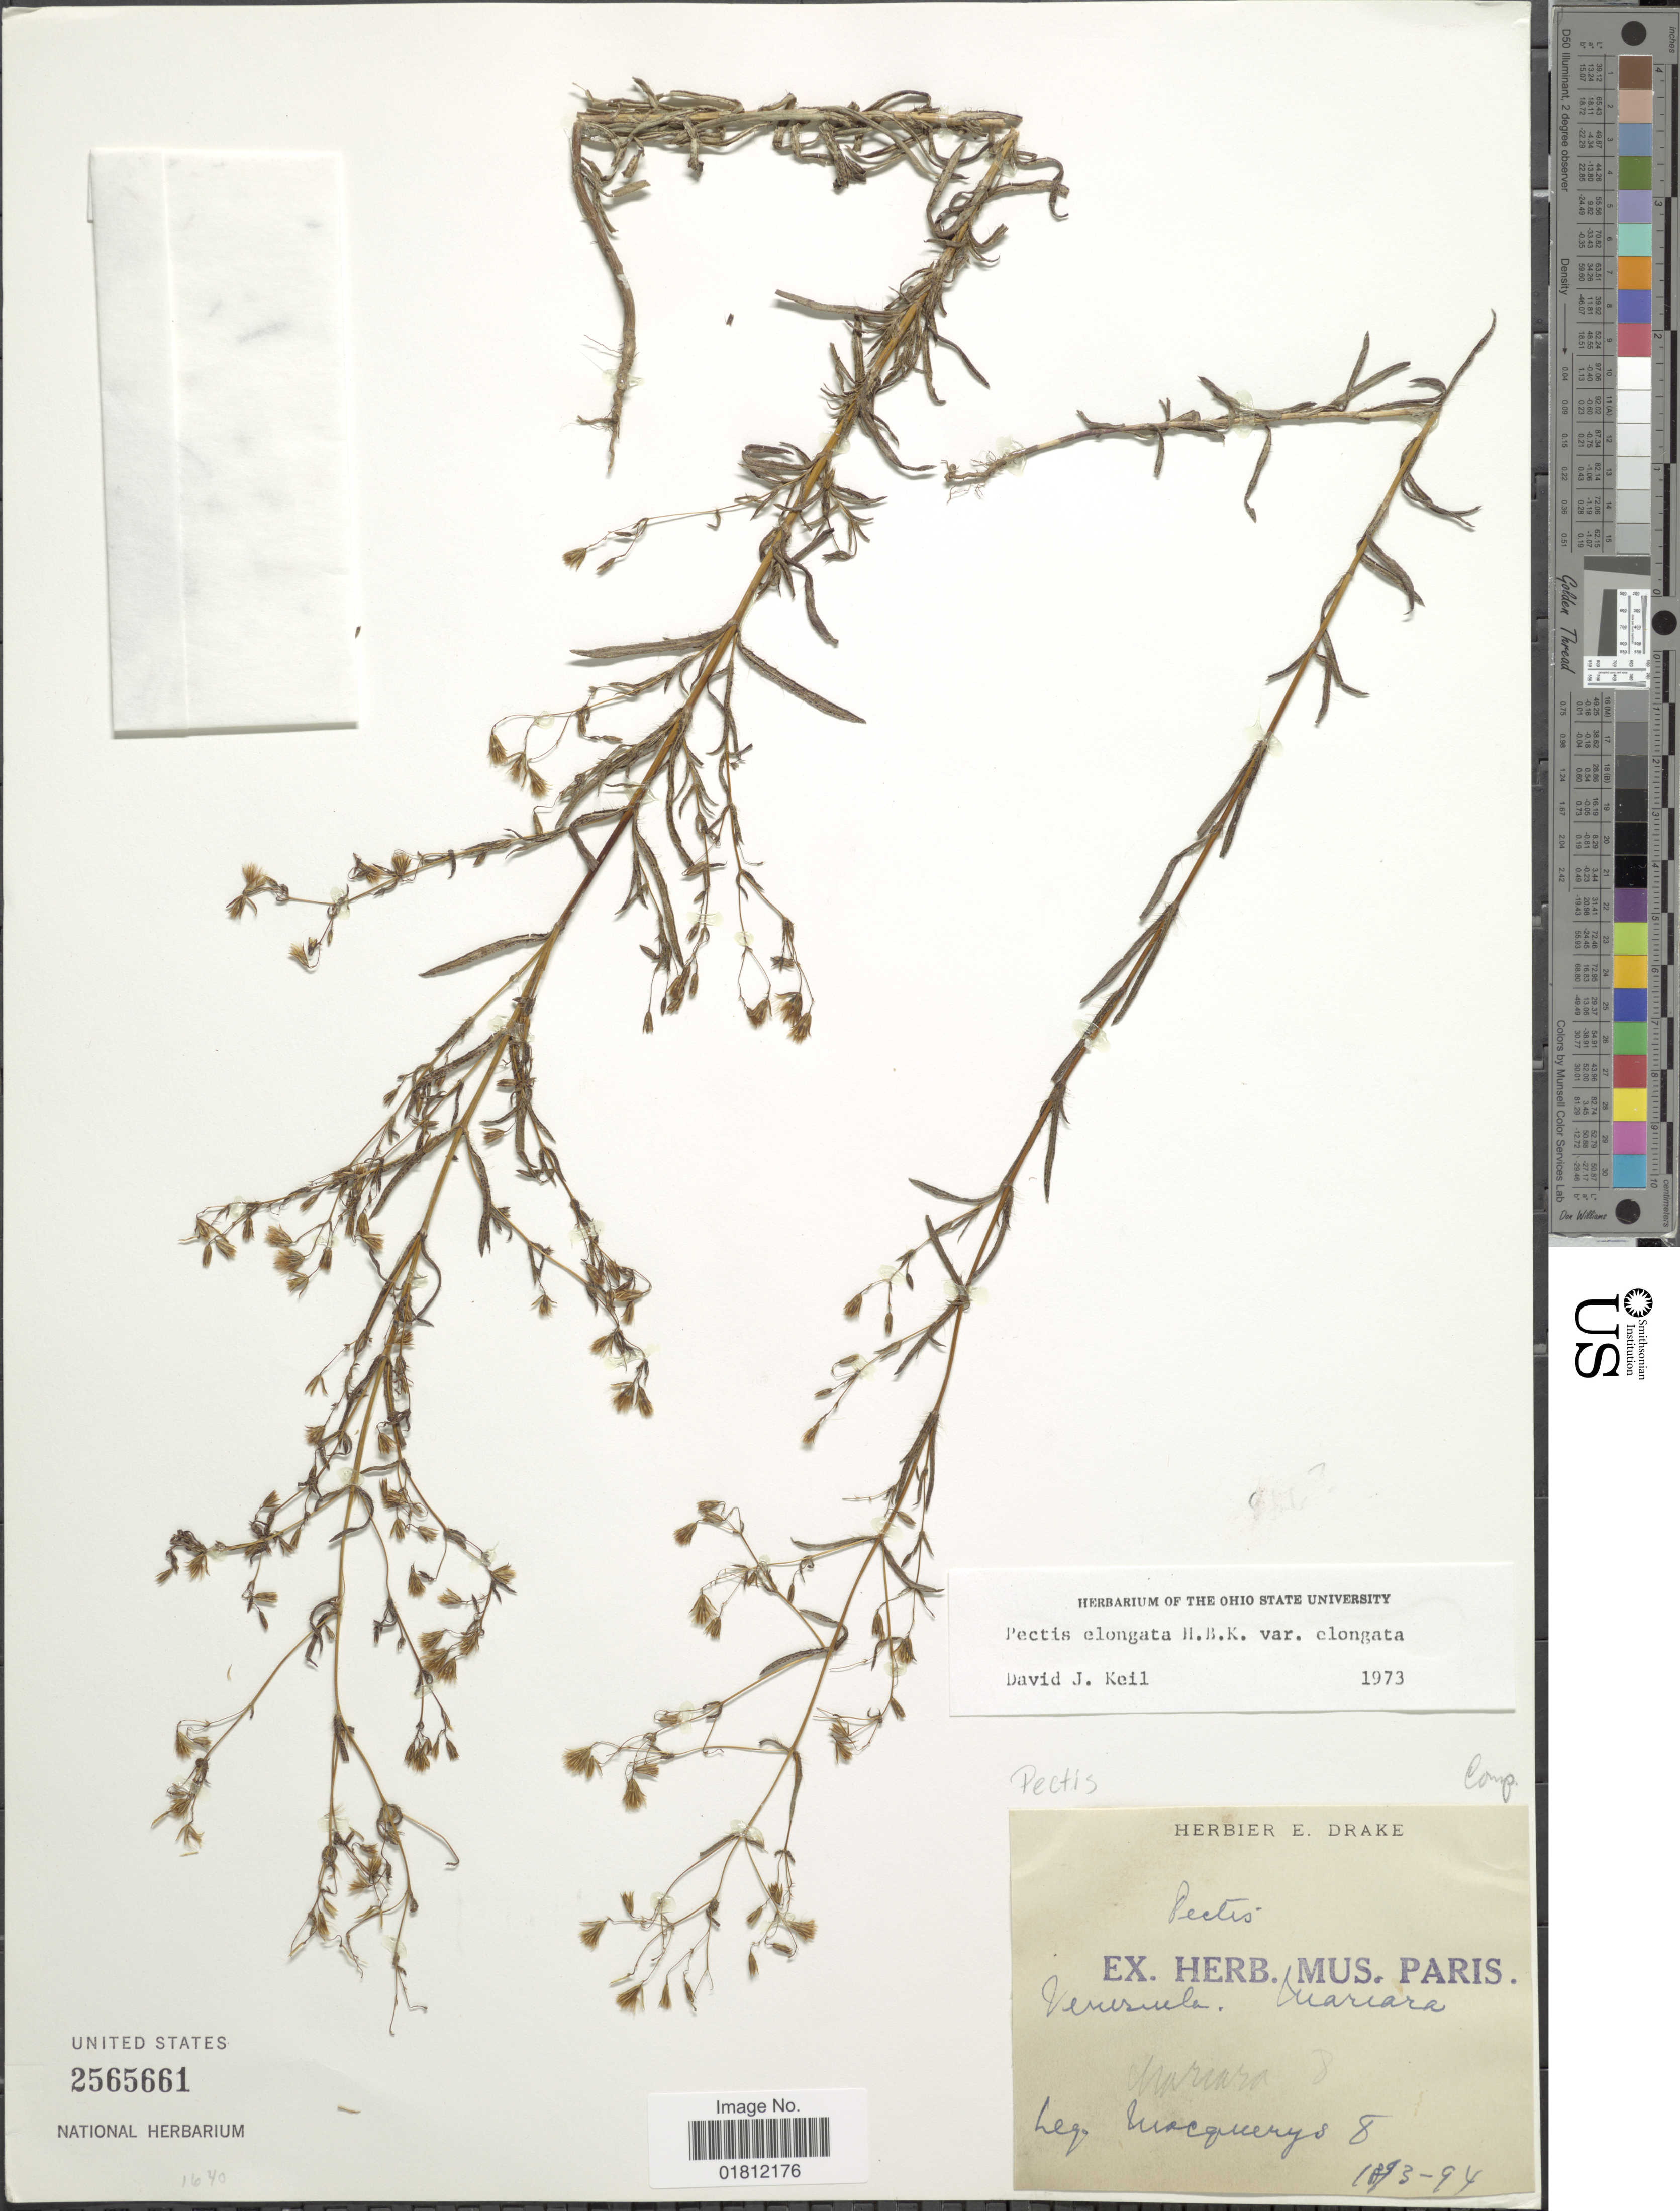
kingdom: Plantae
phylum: Tracheophyta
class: Magnoliopsida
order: Asterales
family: Asteraceae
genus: Pectis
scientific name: Pectis elongata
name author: Kunth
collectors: A. Mocquerys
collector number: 8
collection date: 1893/1894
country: Venezuela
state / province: Carabobo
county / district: Diego Ibarra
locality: Mariara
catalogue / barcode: US 2565661